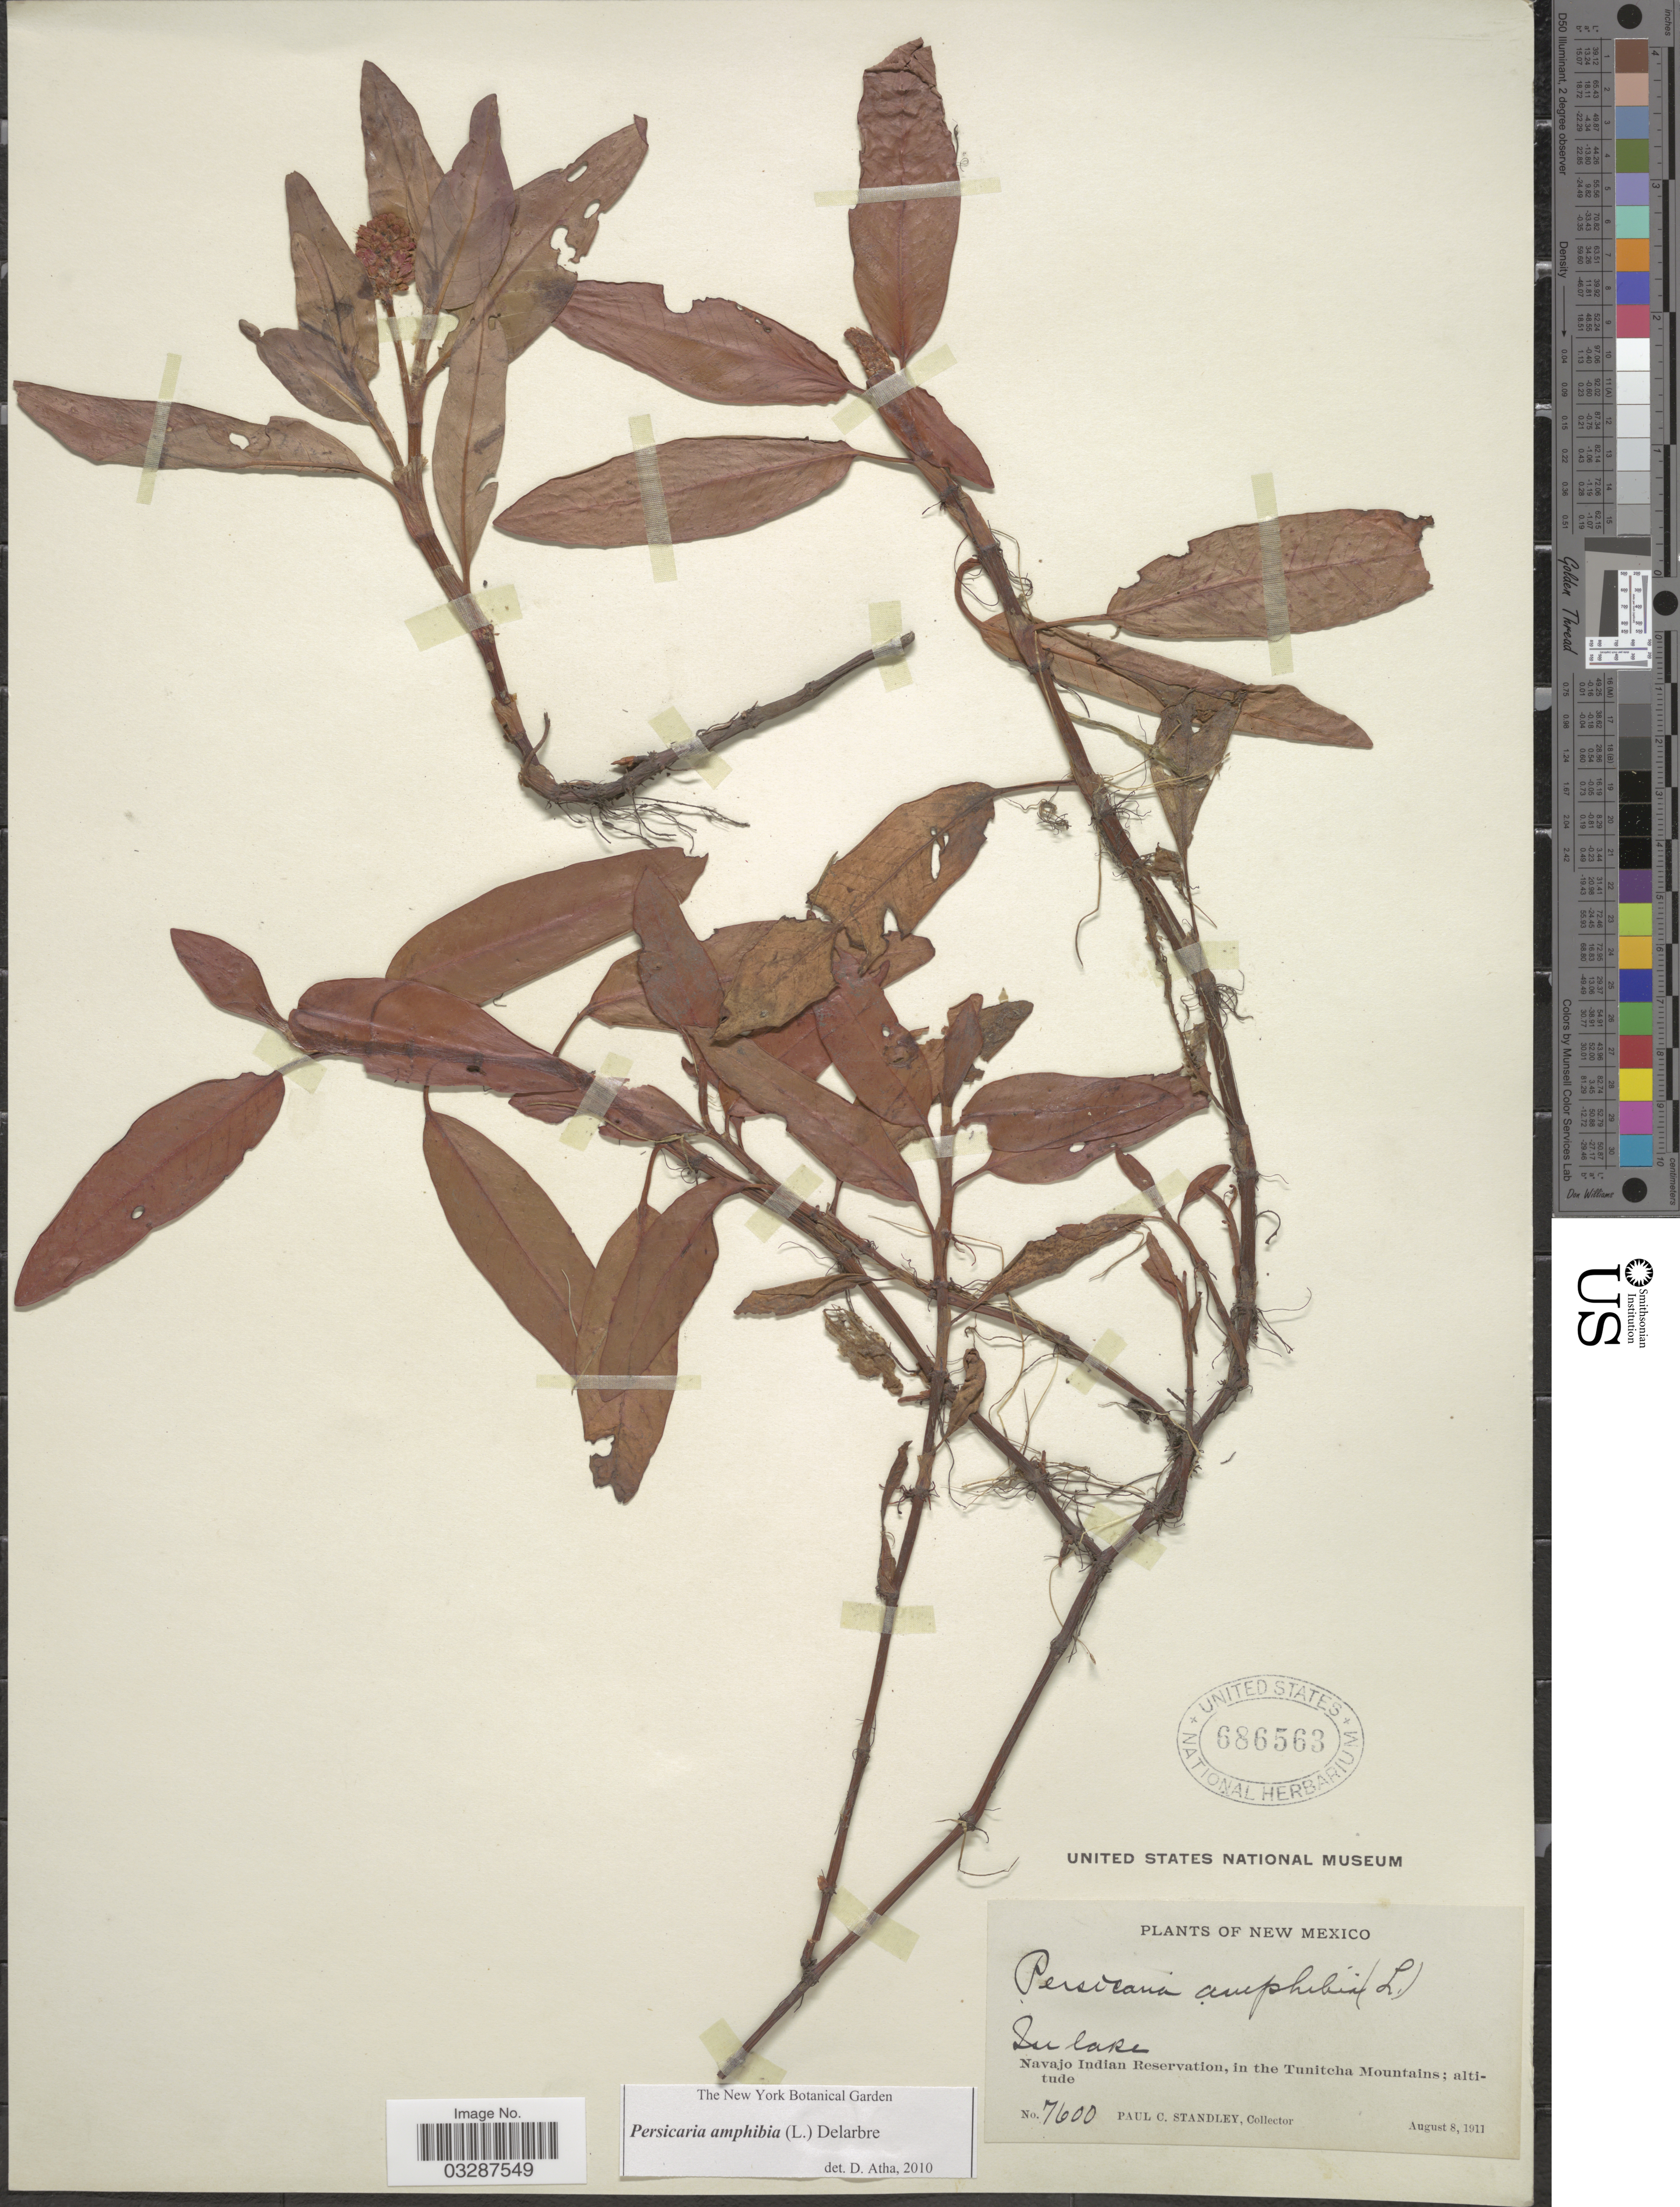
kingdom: Plantae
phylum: Tracheophyta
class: Magnoliopsida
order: Caryophyllales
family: Polygonaceae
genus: Persicaria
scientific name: Persicaria amphibia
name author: (L.) Delarbre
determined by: Atha, D. E.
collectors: P. C. Standley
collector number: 7600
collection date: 1911-08-08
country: United States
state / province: New Mexico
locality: Navajo Indian Reservation, in the Tunitcha Mountains.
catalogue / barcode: US 686563